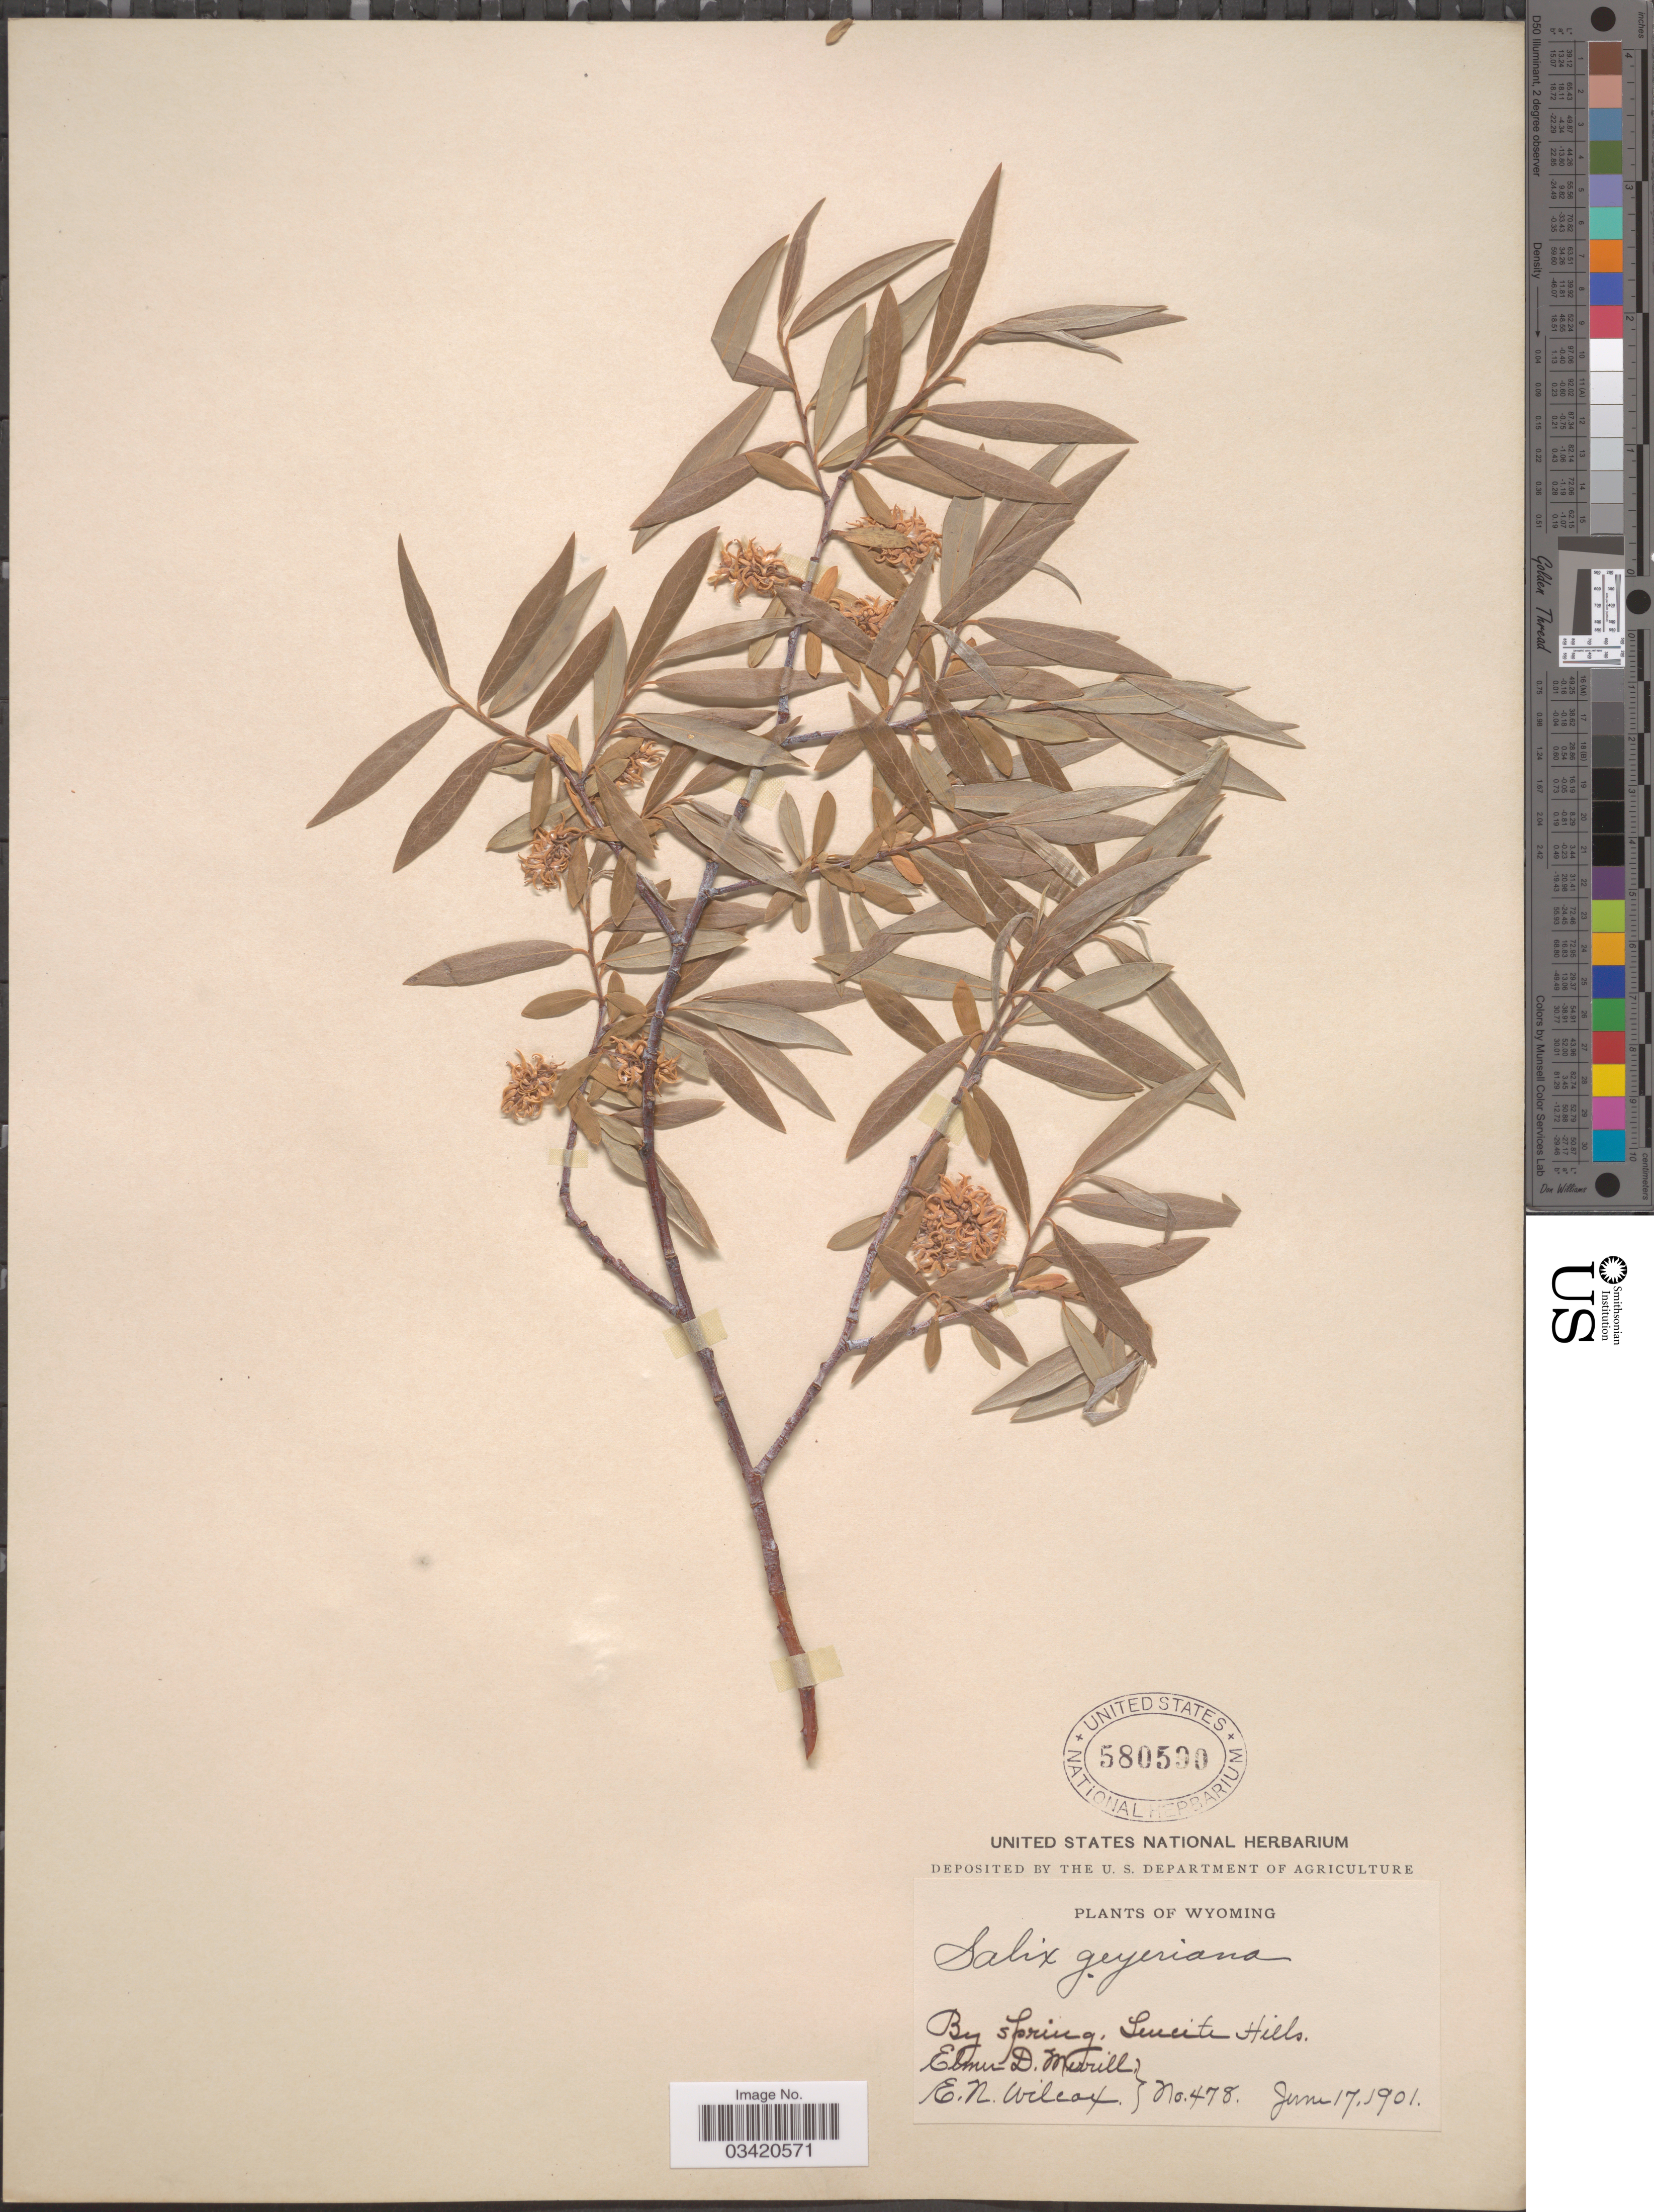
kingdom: Plantae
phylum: Tracheophyta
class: Magnoliopsida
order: Malpighiales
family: Salicaceae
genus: Salix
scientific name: Salix geyeriana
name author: Andersson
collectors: E. D. Merrill & E. Wilcox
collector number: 478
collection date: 1901-06-17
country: United States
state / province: Wyoming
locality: By Spring, Leucite Hills.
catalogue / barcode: US 580590